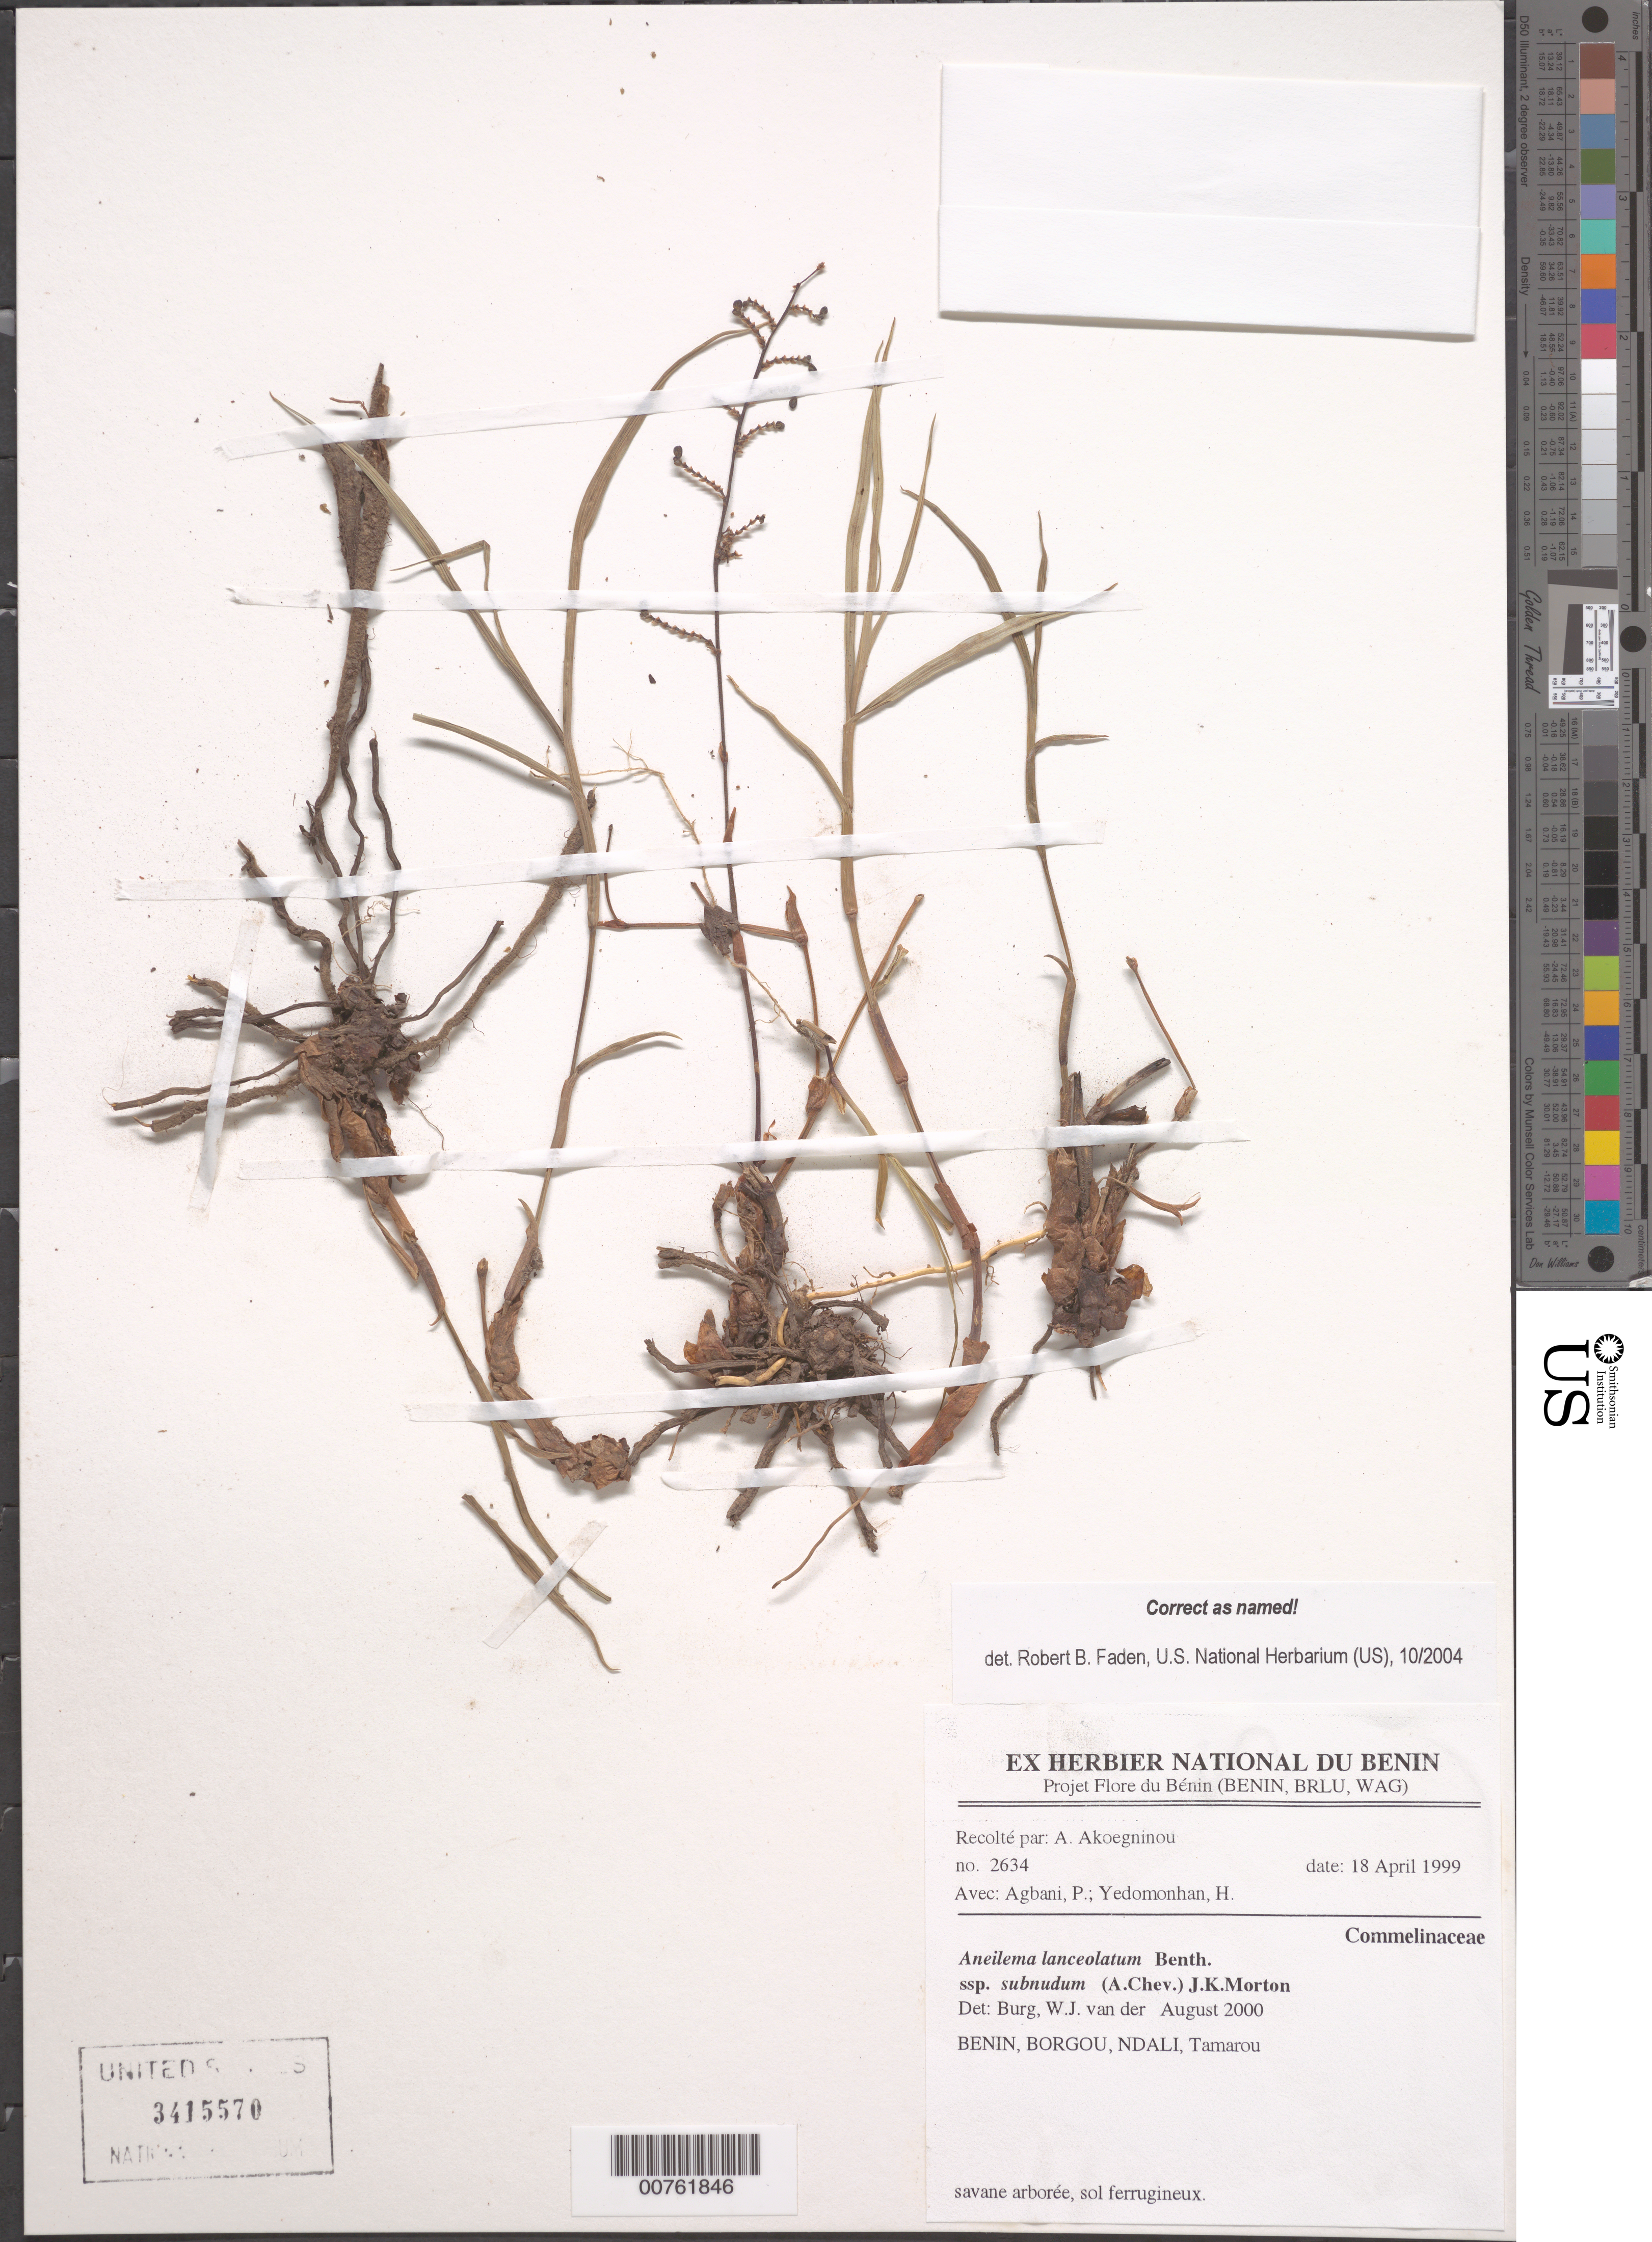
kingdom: Plantae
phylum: Tracheophyta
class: Liliopsida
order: Commelinales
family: Commelinaceae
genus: Aneilema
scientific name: Aneilema lanceolatum subsp. subnudum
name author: (A. Chev.) J.K. Morton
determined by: Faden, Robert B., (US), Smithsonian Institution - National Museum of Natural History (UNITED STATES)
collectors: A. Akoegninou, P. Agbani & H. Yedomonhan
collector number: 2634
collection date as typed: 18 Apr 1999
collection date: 1999-04-18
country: Benin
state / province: Borgou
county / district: Ndali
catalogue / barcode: US 3415570